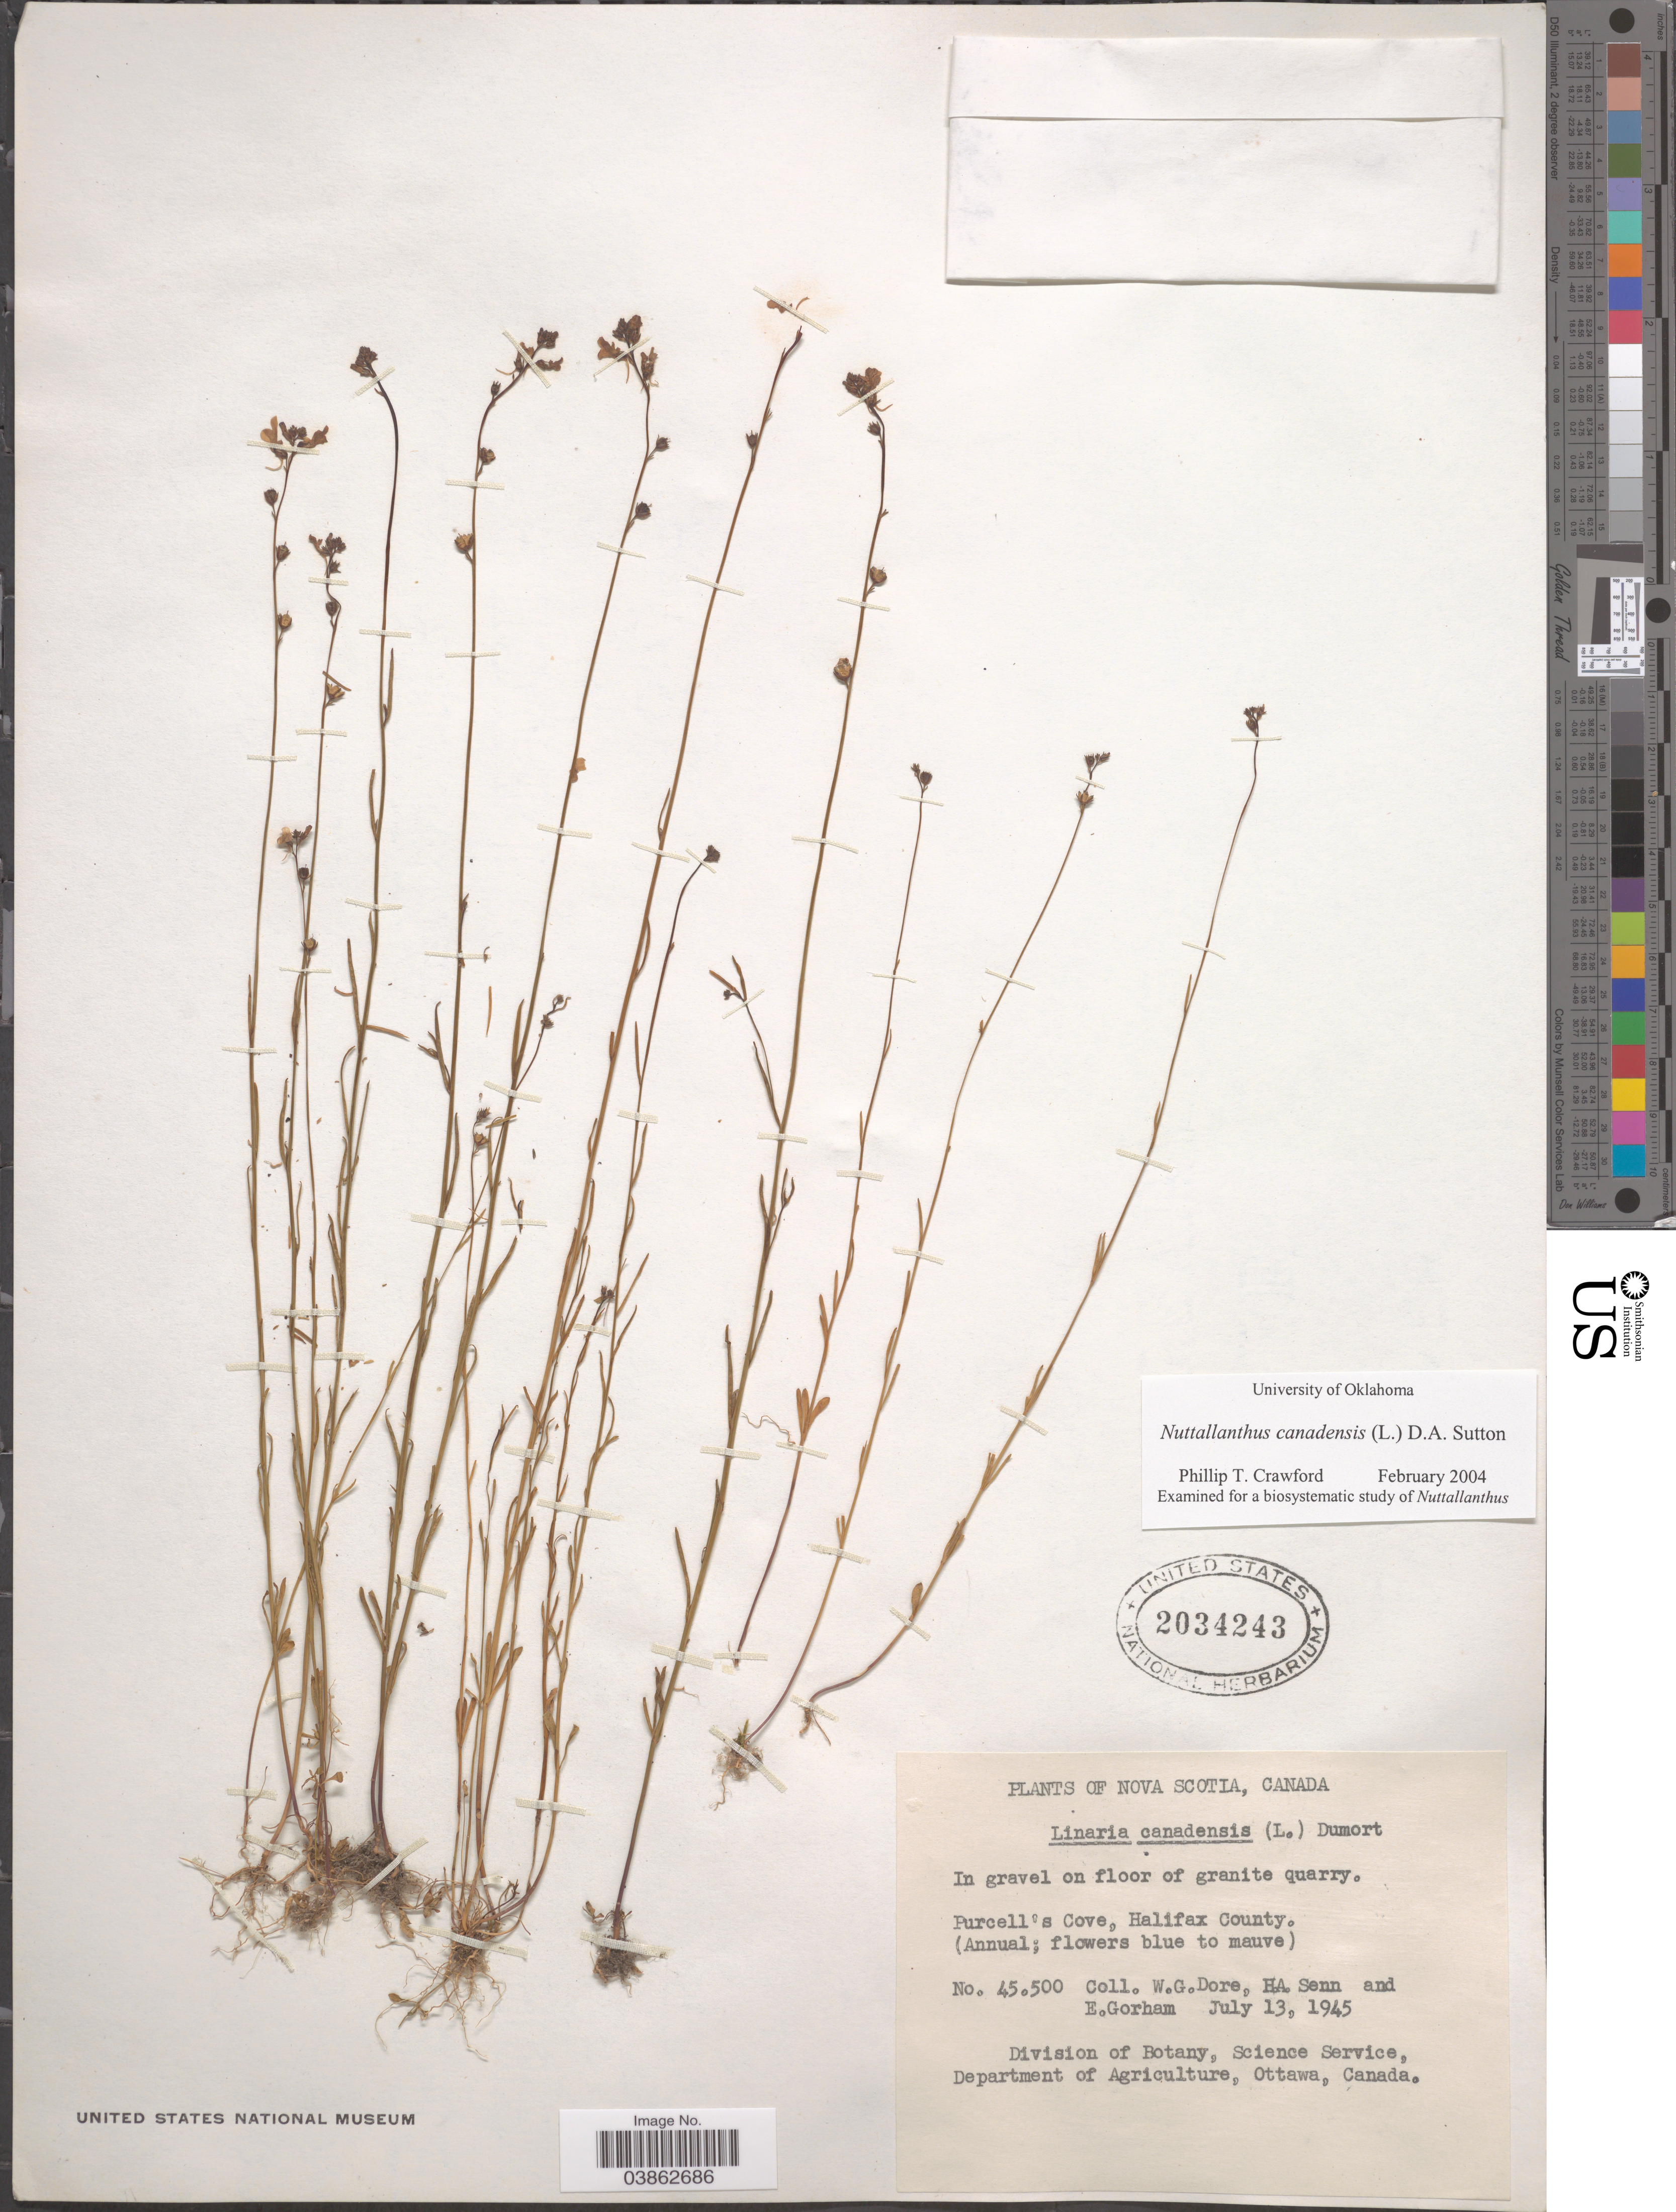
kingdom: Plantae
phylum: Tracheophyta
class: Magnoliopsida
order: Lamiales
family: Plantaginaceae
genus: Linaria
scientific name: Linaria canadensis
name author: (L.) Dum. Cours.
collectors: W. Dore, H. Senn & E. Gorham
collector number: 45500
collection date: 1945-07-13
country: Canada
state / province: Nova Scotia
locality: Purcell's Cove, Halifax County.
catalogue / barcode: US 2034243